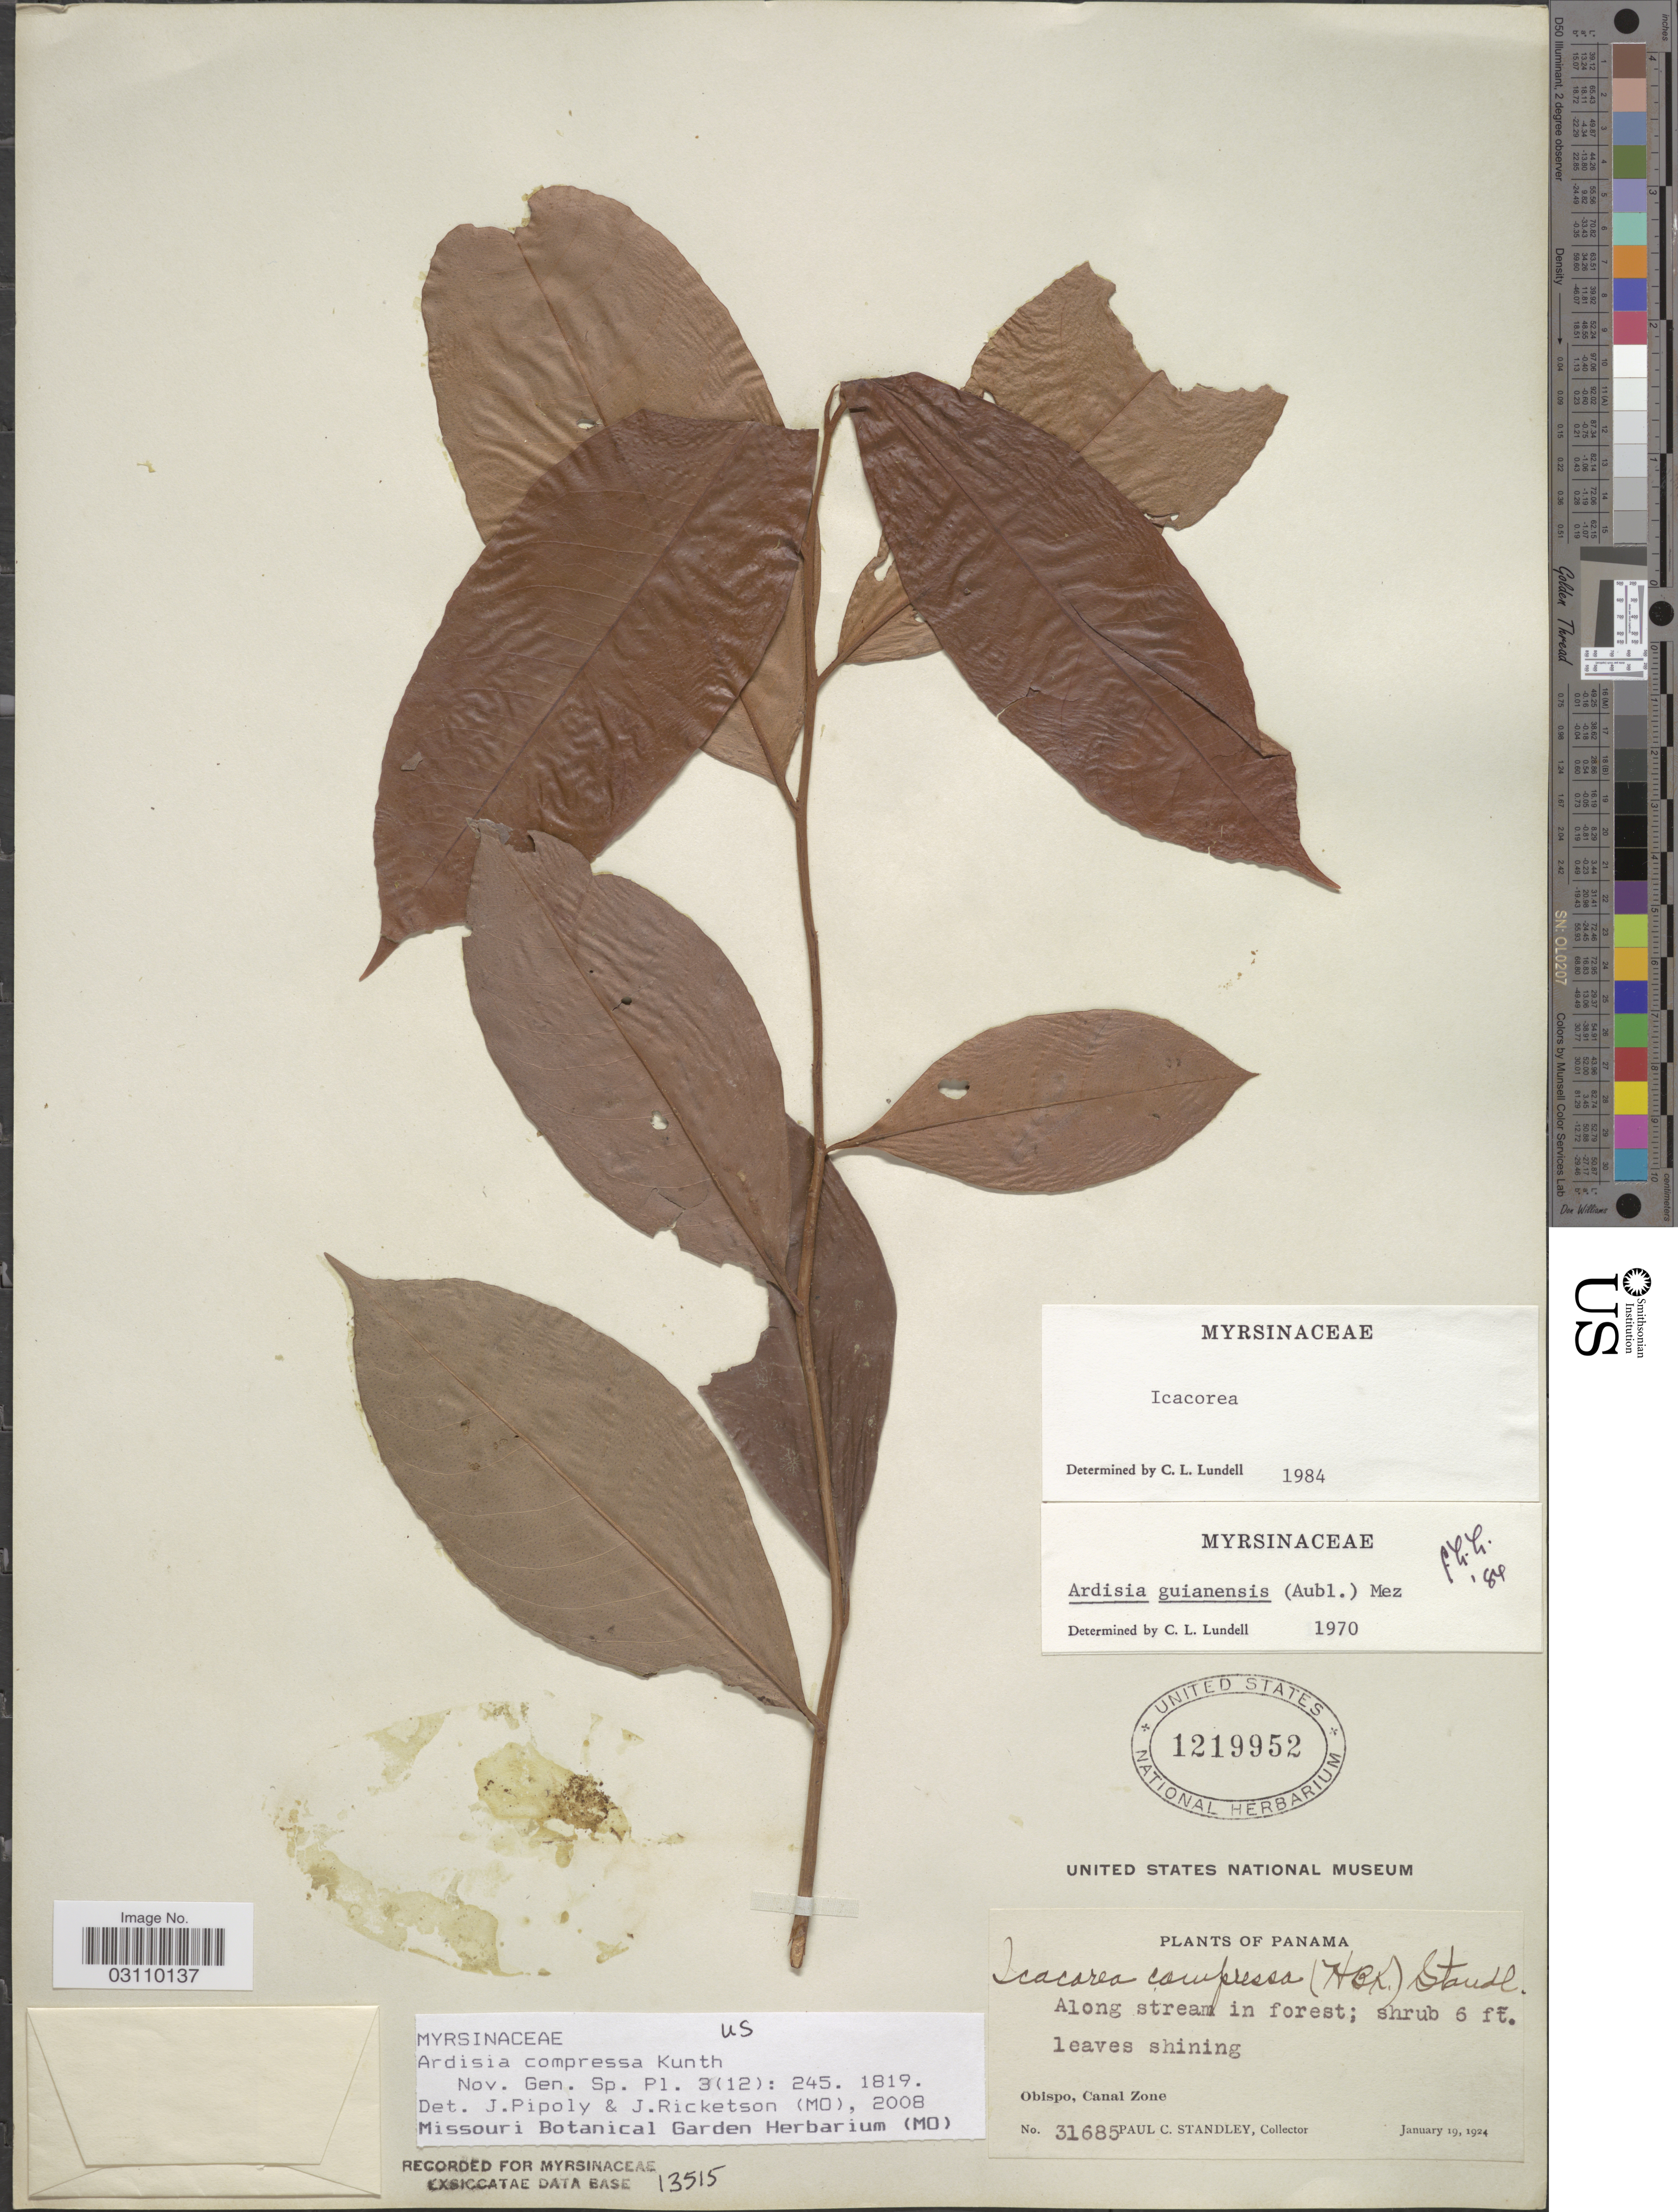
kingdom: Plantae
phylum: Tracheophyta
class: Magnoliopsida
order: Ericales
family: Primulaceae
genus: Ardisia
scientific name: Ardisia compressa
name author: Kunth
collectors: P. C. Standley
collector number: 31685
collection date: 1924-01-19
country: Panama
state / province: Colón / Panamá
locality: Obispo, Canal Zone.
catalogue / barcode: US 1219952